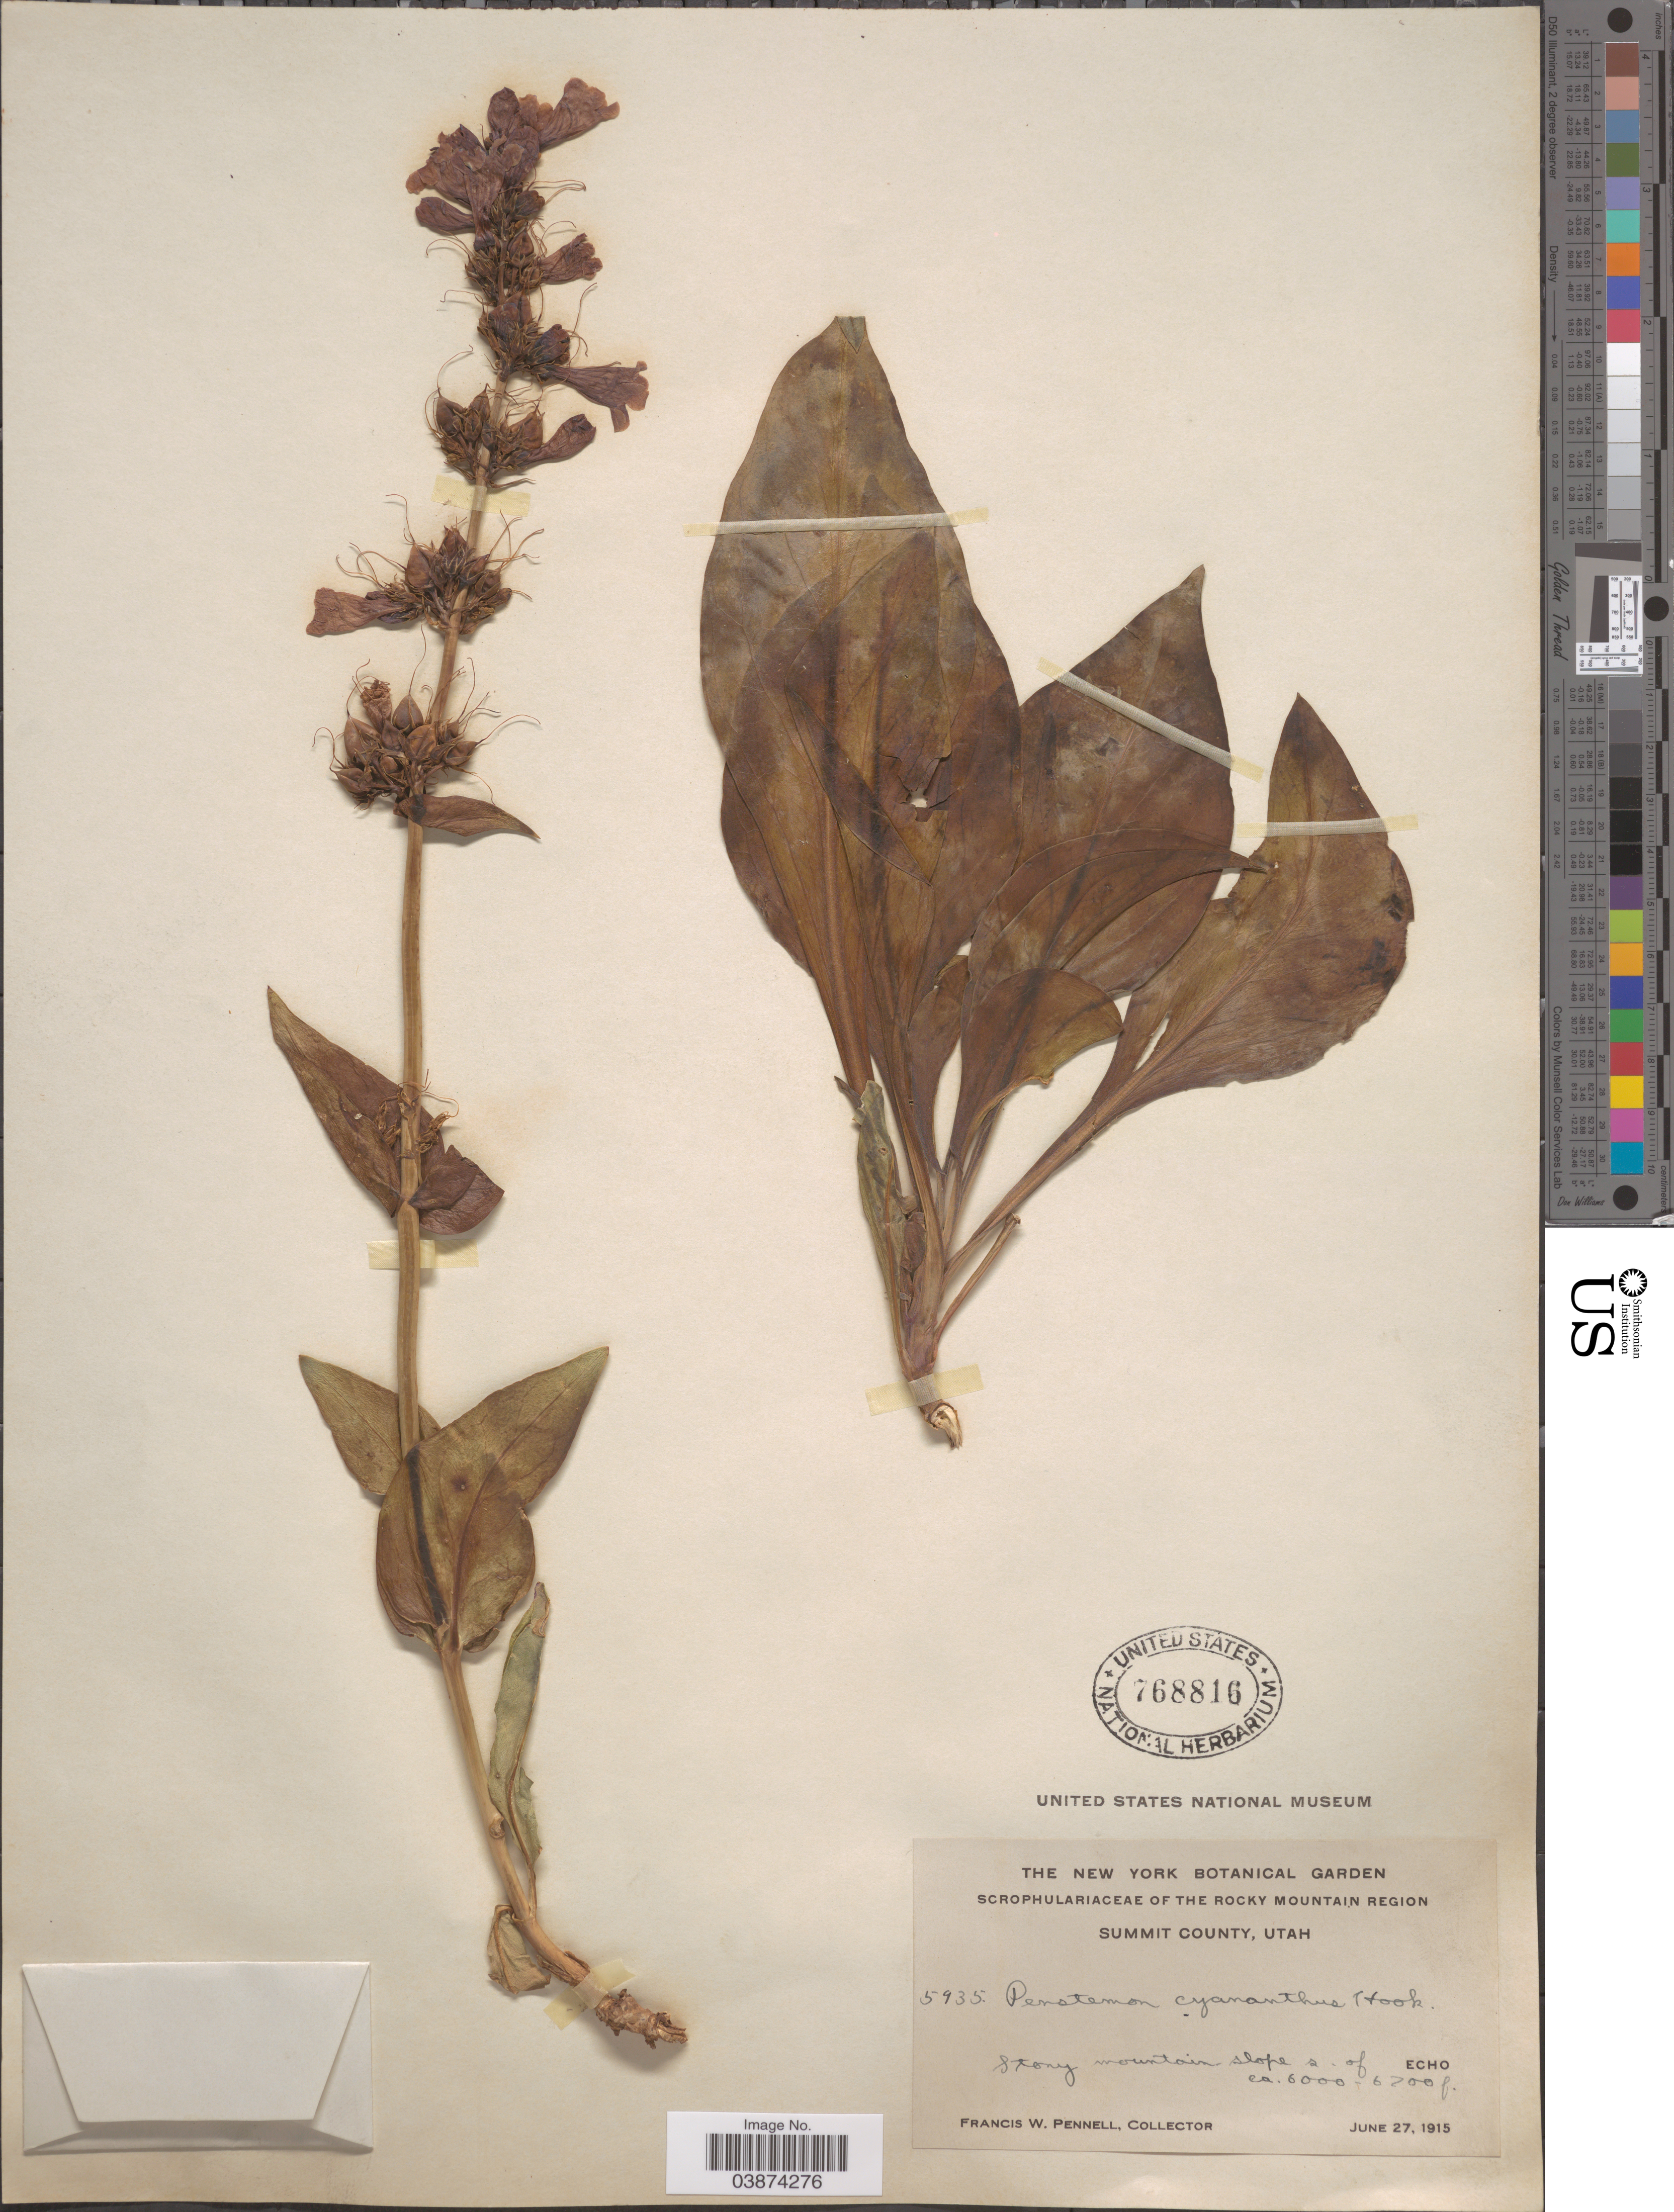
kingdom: Plantae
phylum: Tracheophyta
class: Magnoliopsida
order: Lamiales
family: Plantaginaceae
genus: Penstemon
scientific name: Penstemon cyananthus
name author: Hook.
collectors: F. W. Pennell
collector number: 5935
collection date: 1915-06-27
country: United States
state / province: Utah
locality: The Rocky Mountain Region. Summit County. Stony mountain slope s. of Echo.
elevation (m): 1829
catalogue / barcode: US 768816